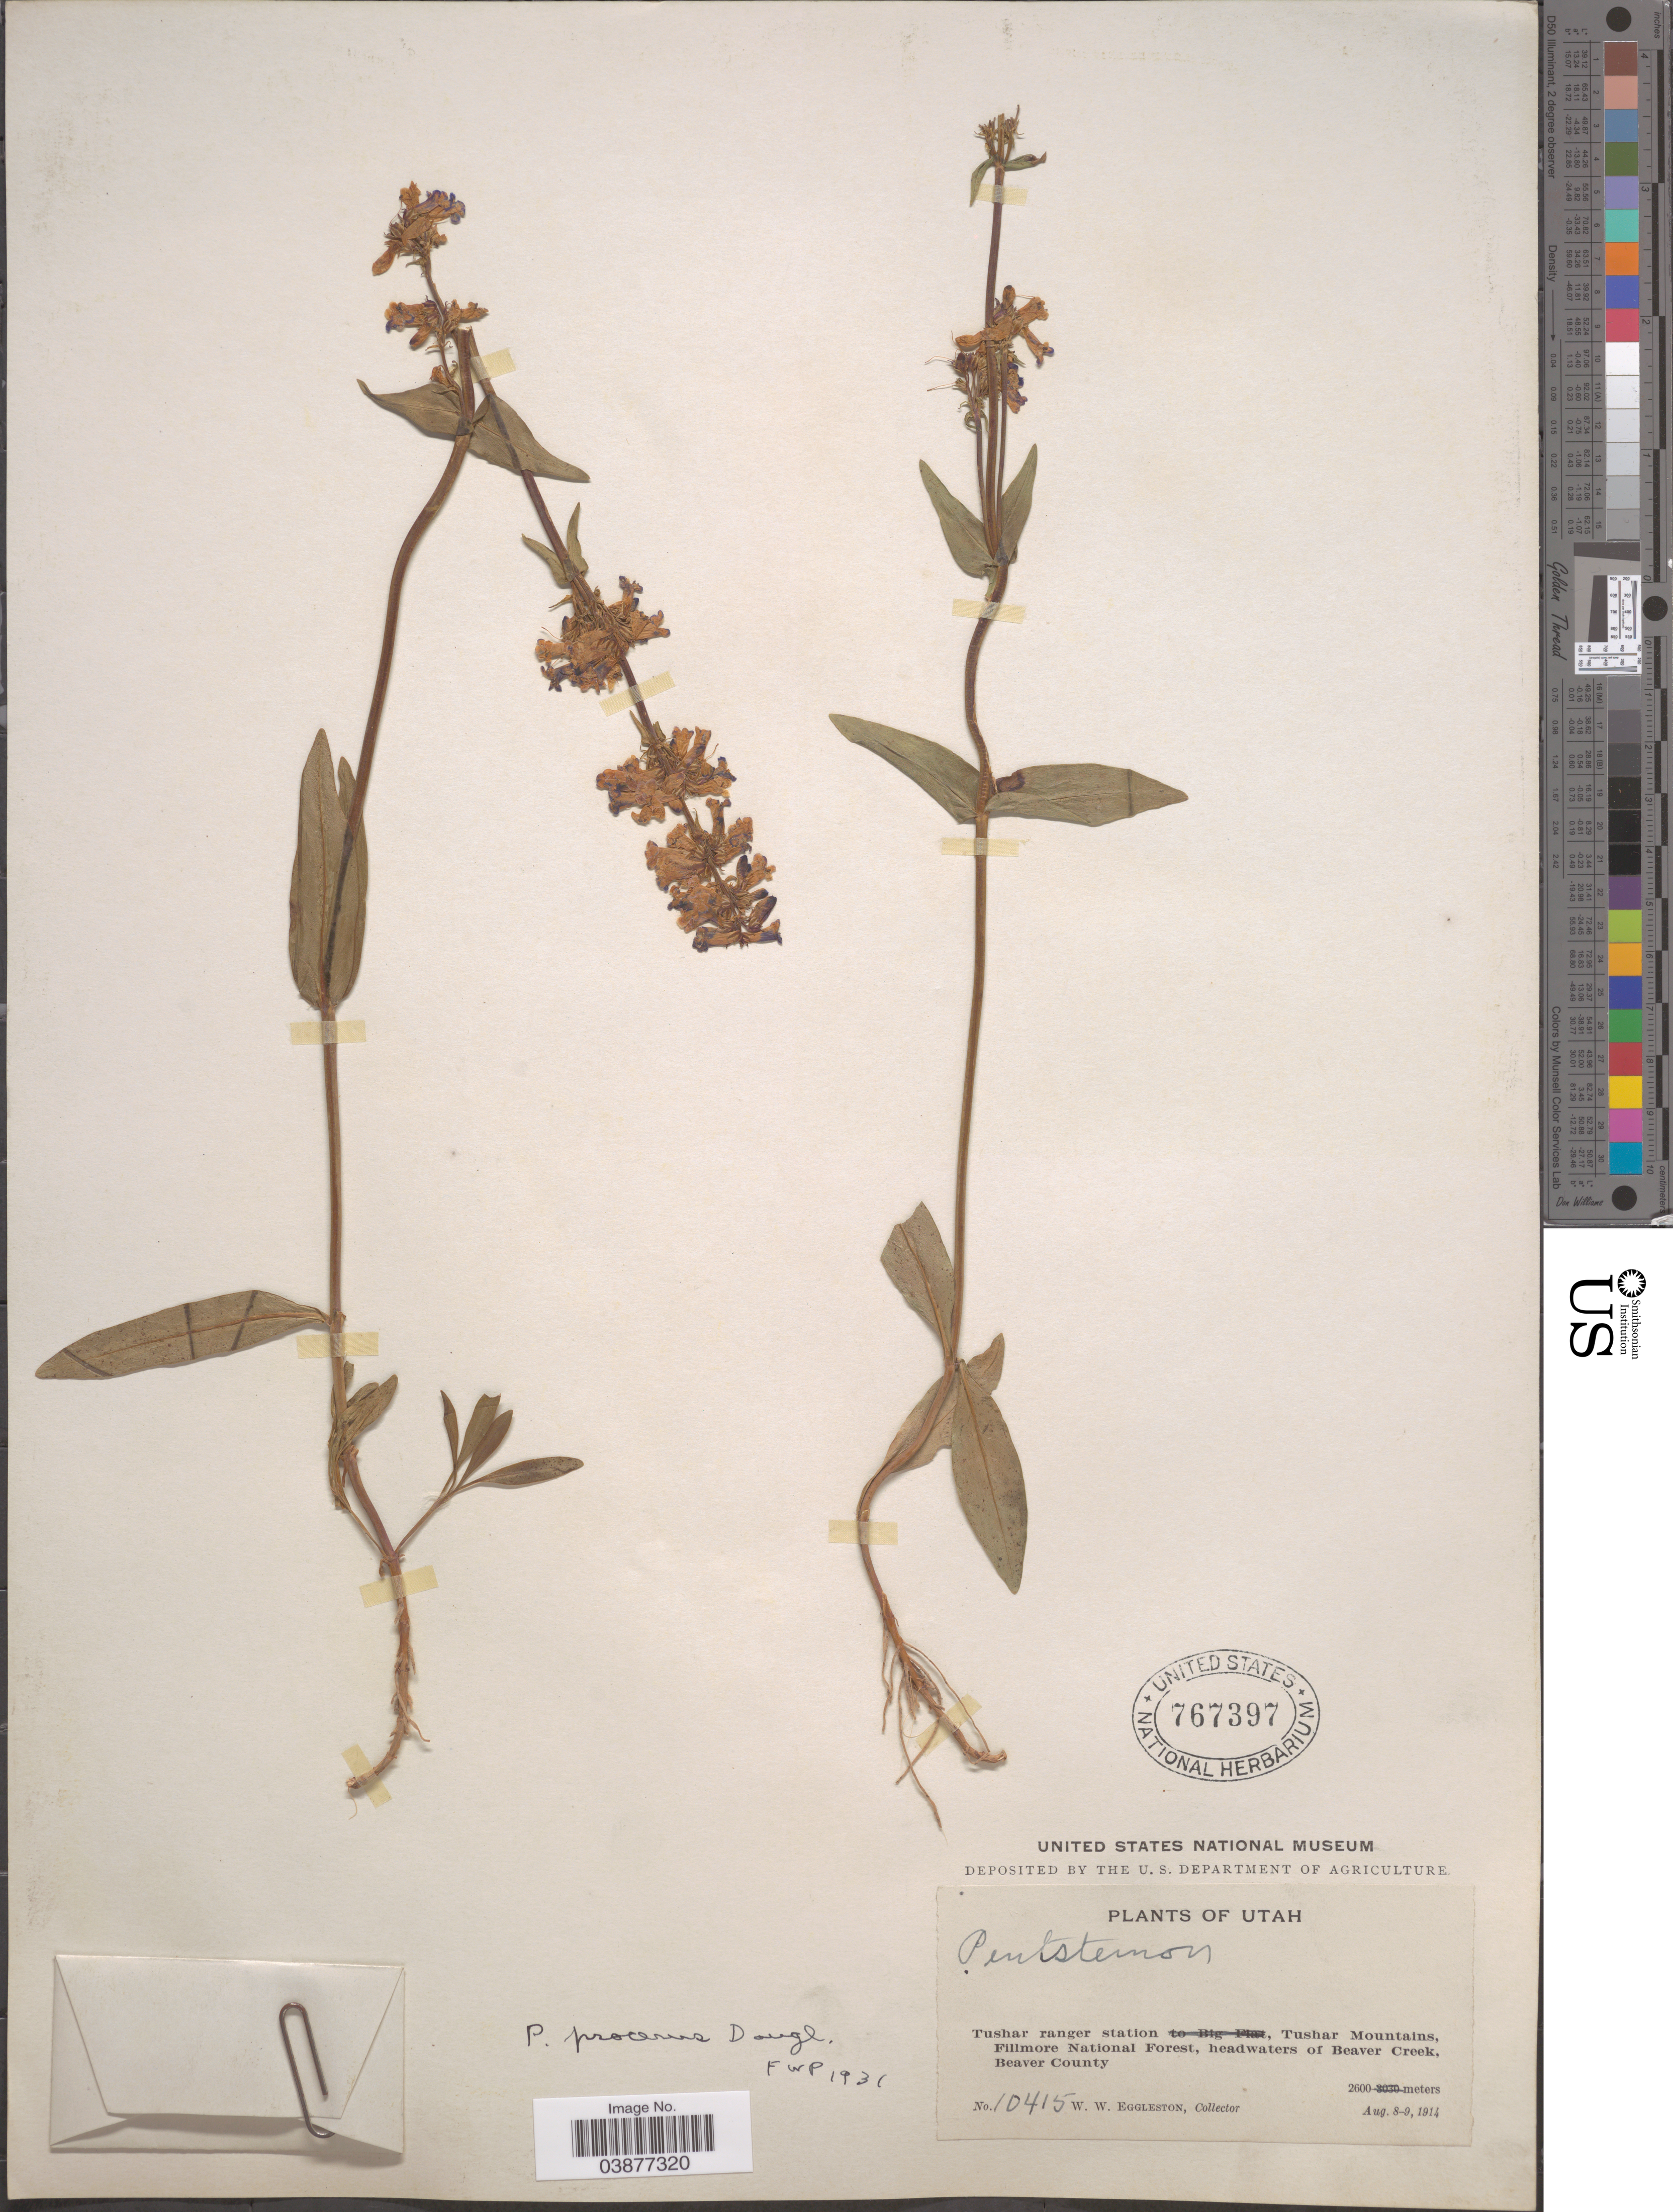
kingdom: Plantae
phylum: Tracheophyta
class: Magnoliopsida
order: Lamiales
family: Plantaginaceae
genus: Penstemon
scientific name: Penstemon procerus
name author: Douglas ex Graham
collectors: W. W. Eggleston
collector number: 10415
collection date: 1914-08-08/1914-08-09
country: United States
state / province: Utah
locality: Tushar ranger station, Tushar Mountains, Fillmore National Forest, headwater of Beaver Creek, Beaver County.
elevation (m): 2600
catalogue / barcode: US 767397